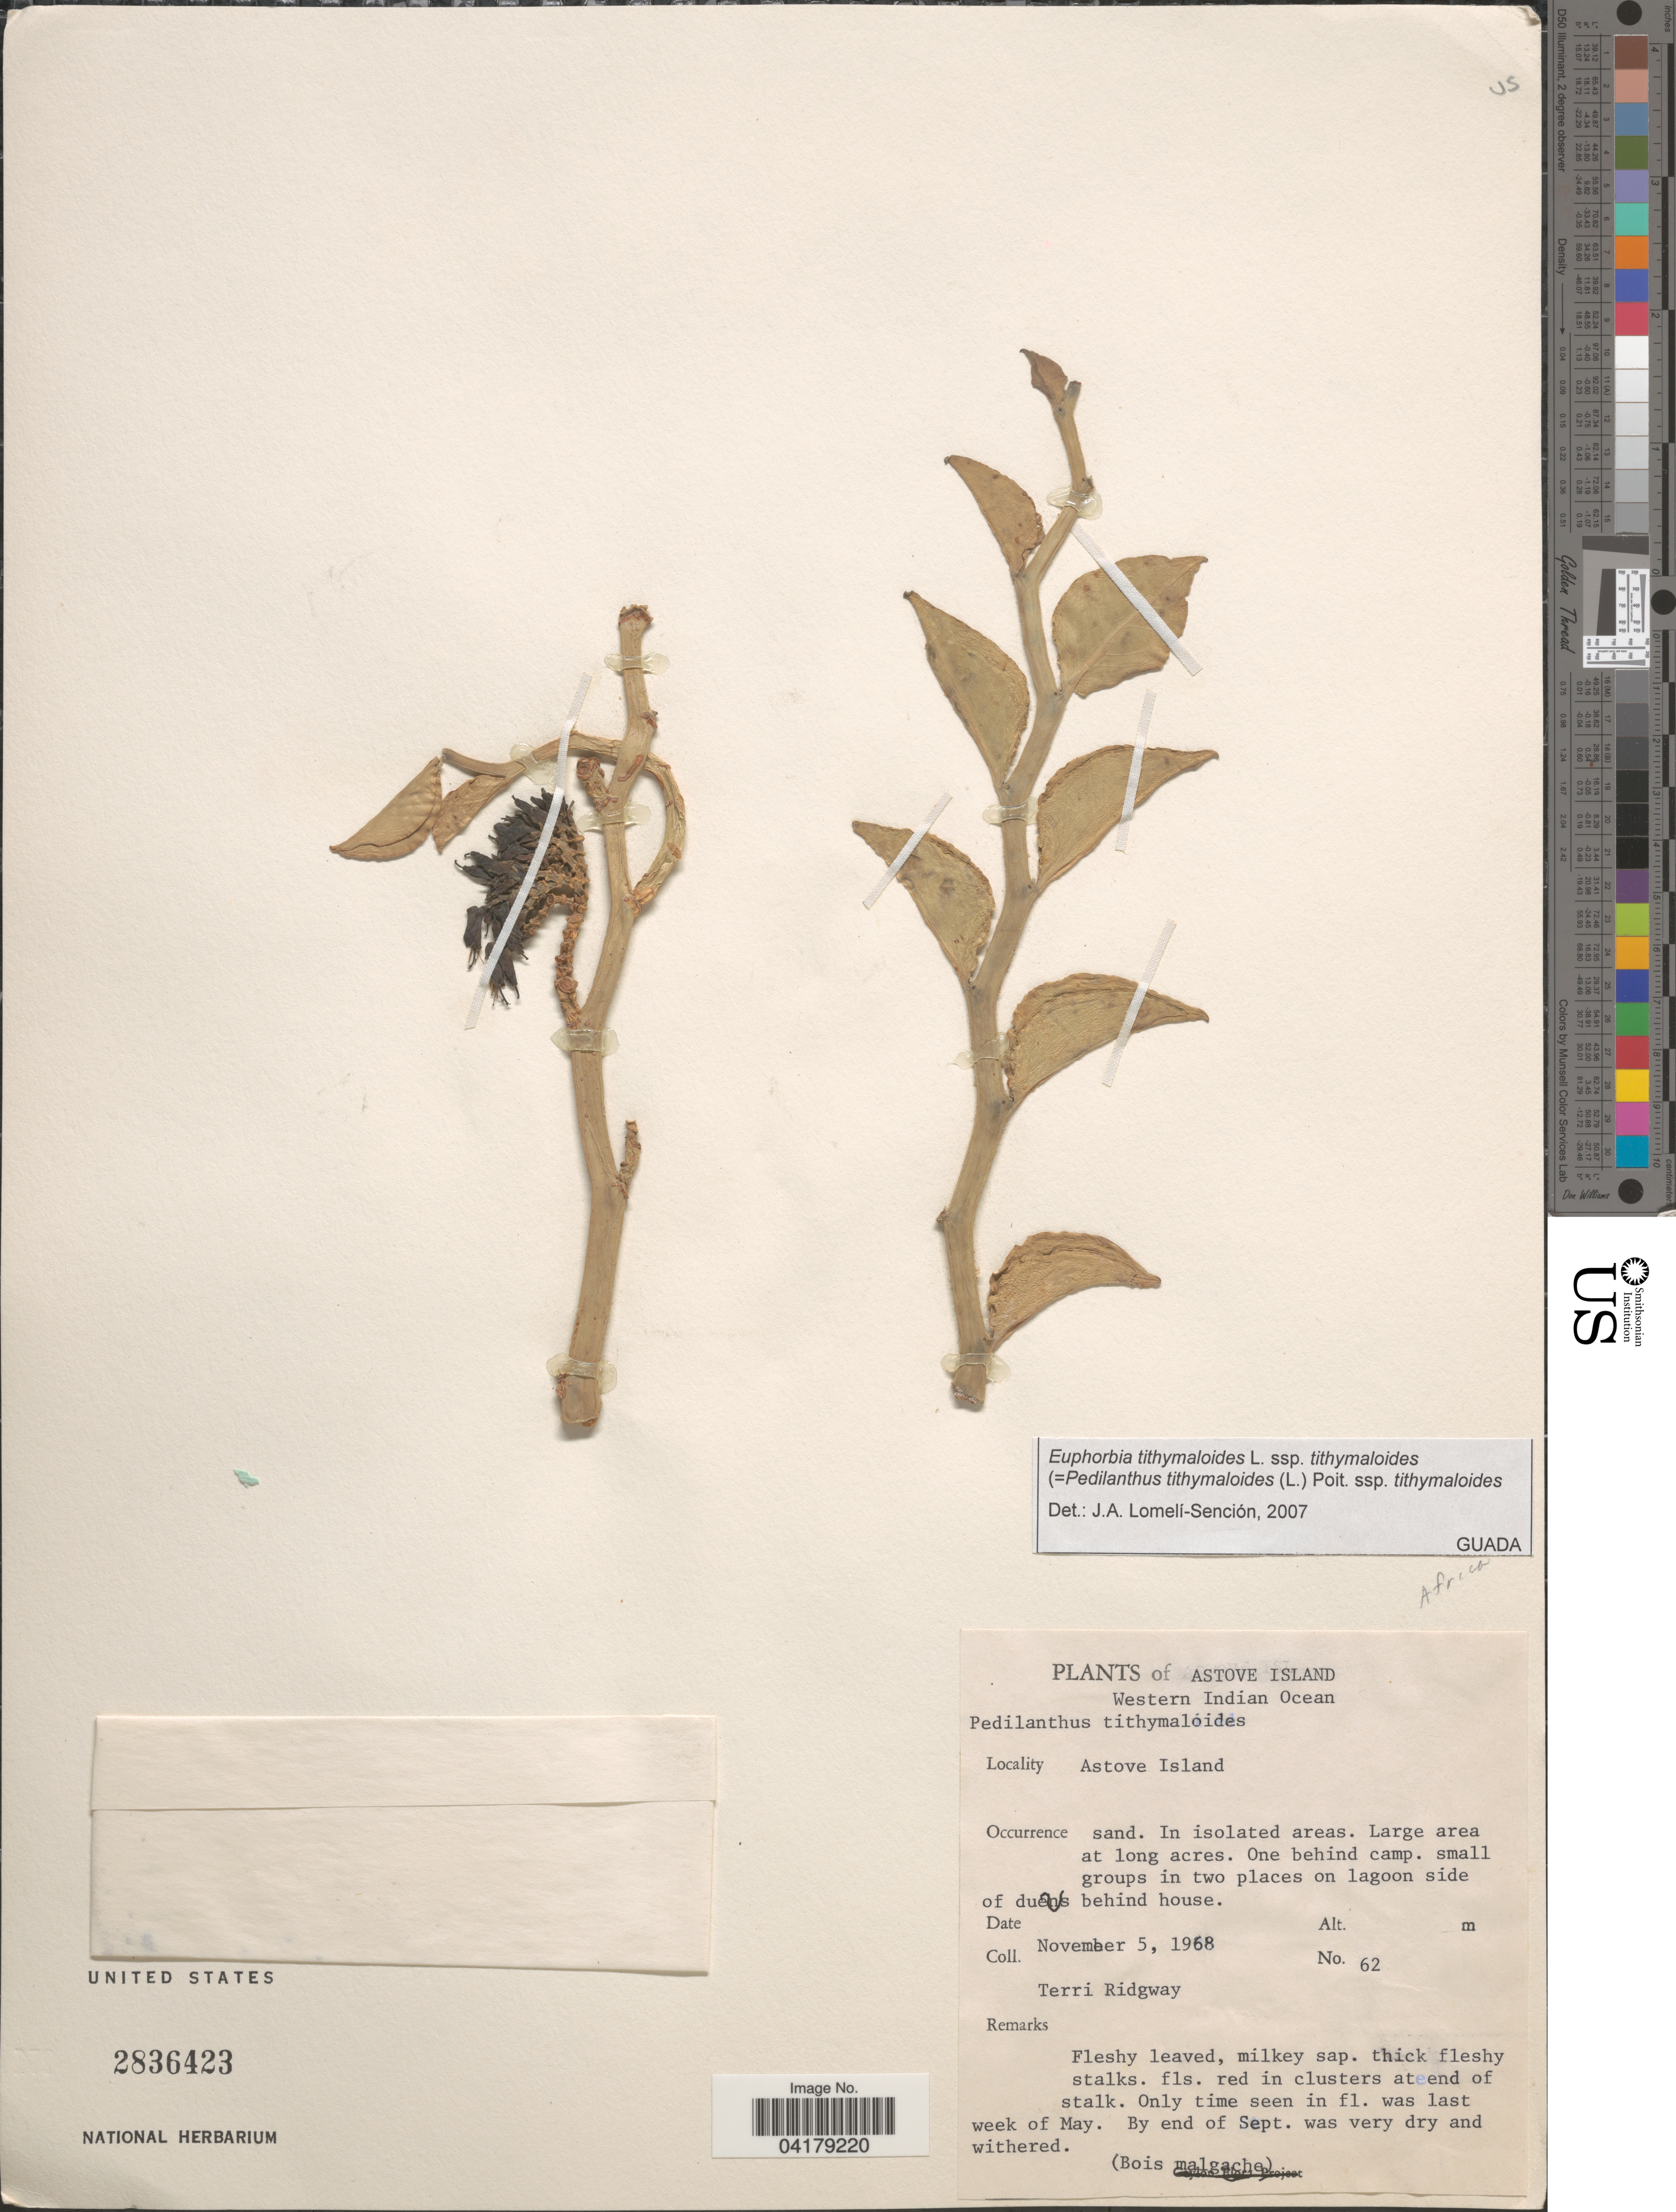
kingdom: Plantae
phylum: Tracheophyta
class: Magnoliopsida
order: Malpighiales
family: Euphorbiaceae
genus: Euphorbia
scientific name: Euphorbia tithymaloides subsp. tithymaloides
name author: L.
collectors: T. Ridgway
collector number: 62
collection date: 1968-11-05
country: Seychelles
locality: Astove Island. Western Indian Ocean. Astove Island.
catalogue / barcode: US 2836423